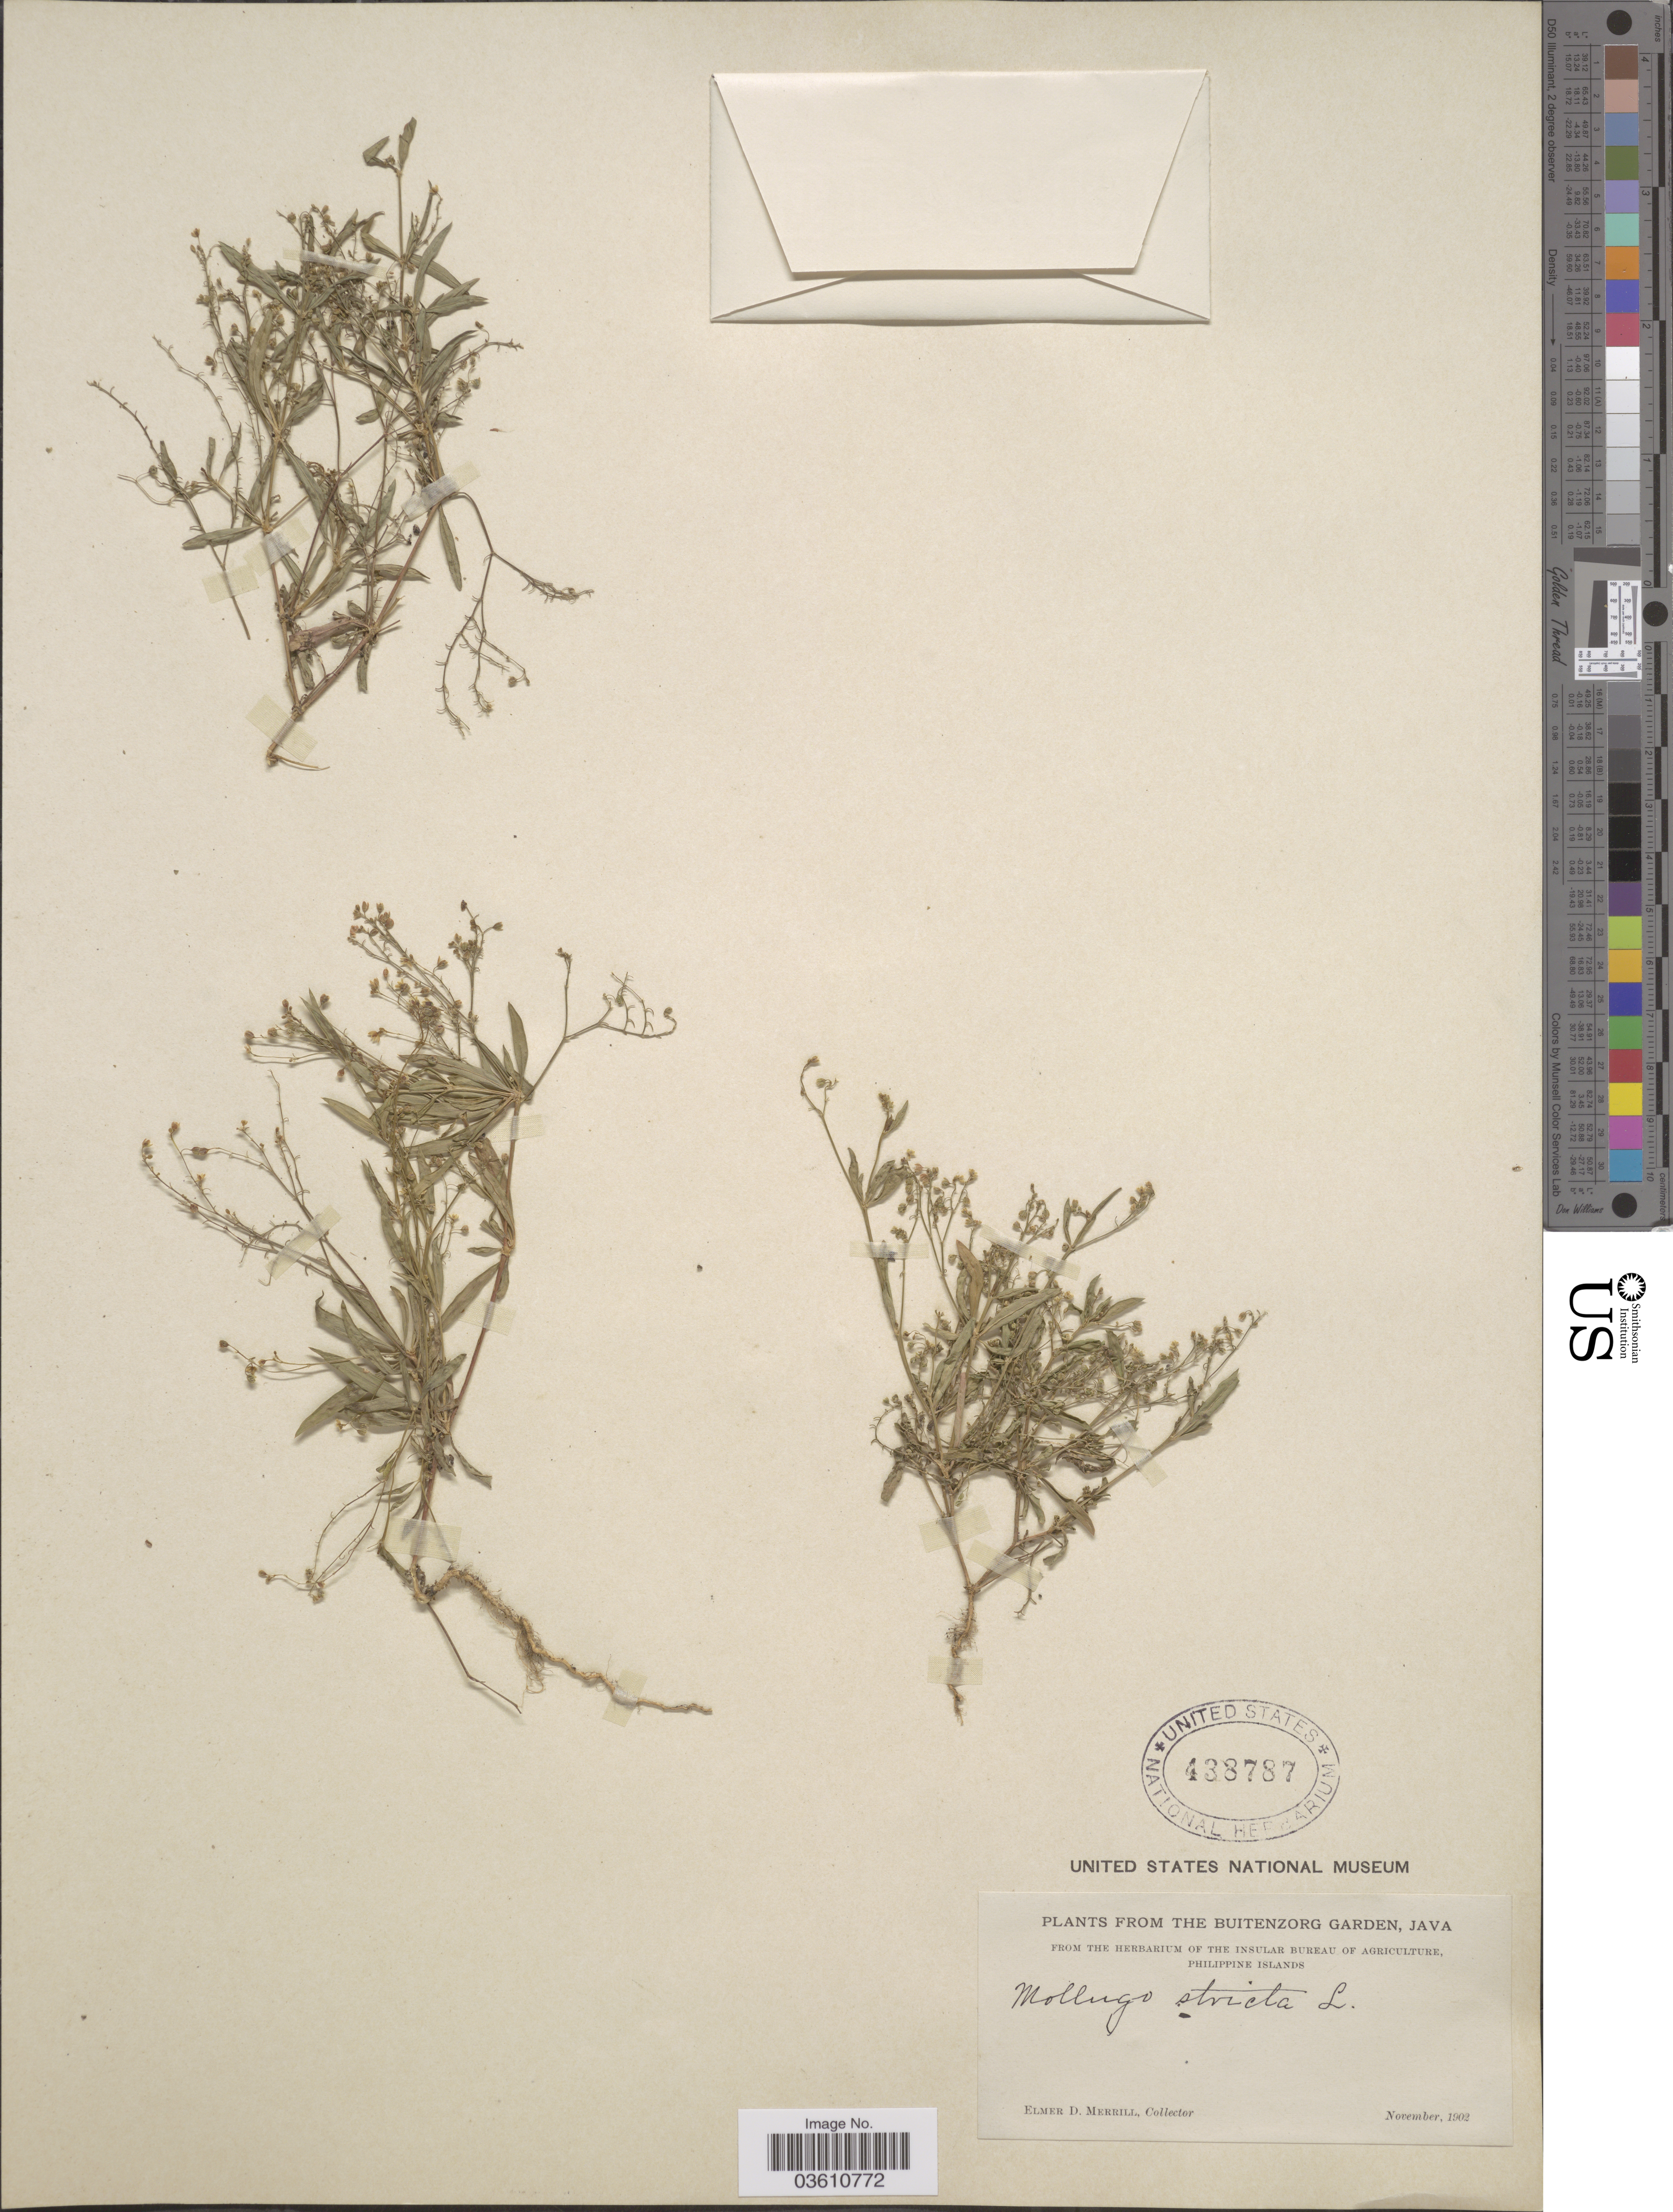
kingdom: Plantae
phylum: Tracheophyta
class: Magnoliopsida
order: Caryophyllales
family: Molluginaceae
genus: Trigastrotheca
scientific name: Trigastrotheca pentaphylla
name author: (L.) Thulin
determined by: Strong, Mark T., (BOT), Smithsonian Institution - National Museum of Natural History (UNITED STATES)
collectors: E. D. Merrill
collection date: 1902-11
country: Indonesia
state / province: Java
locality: Buitenzorg Garden.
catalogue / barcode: US 438787